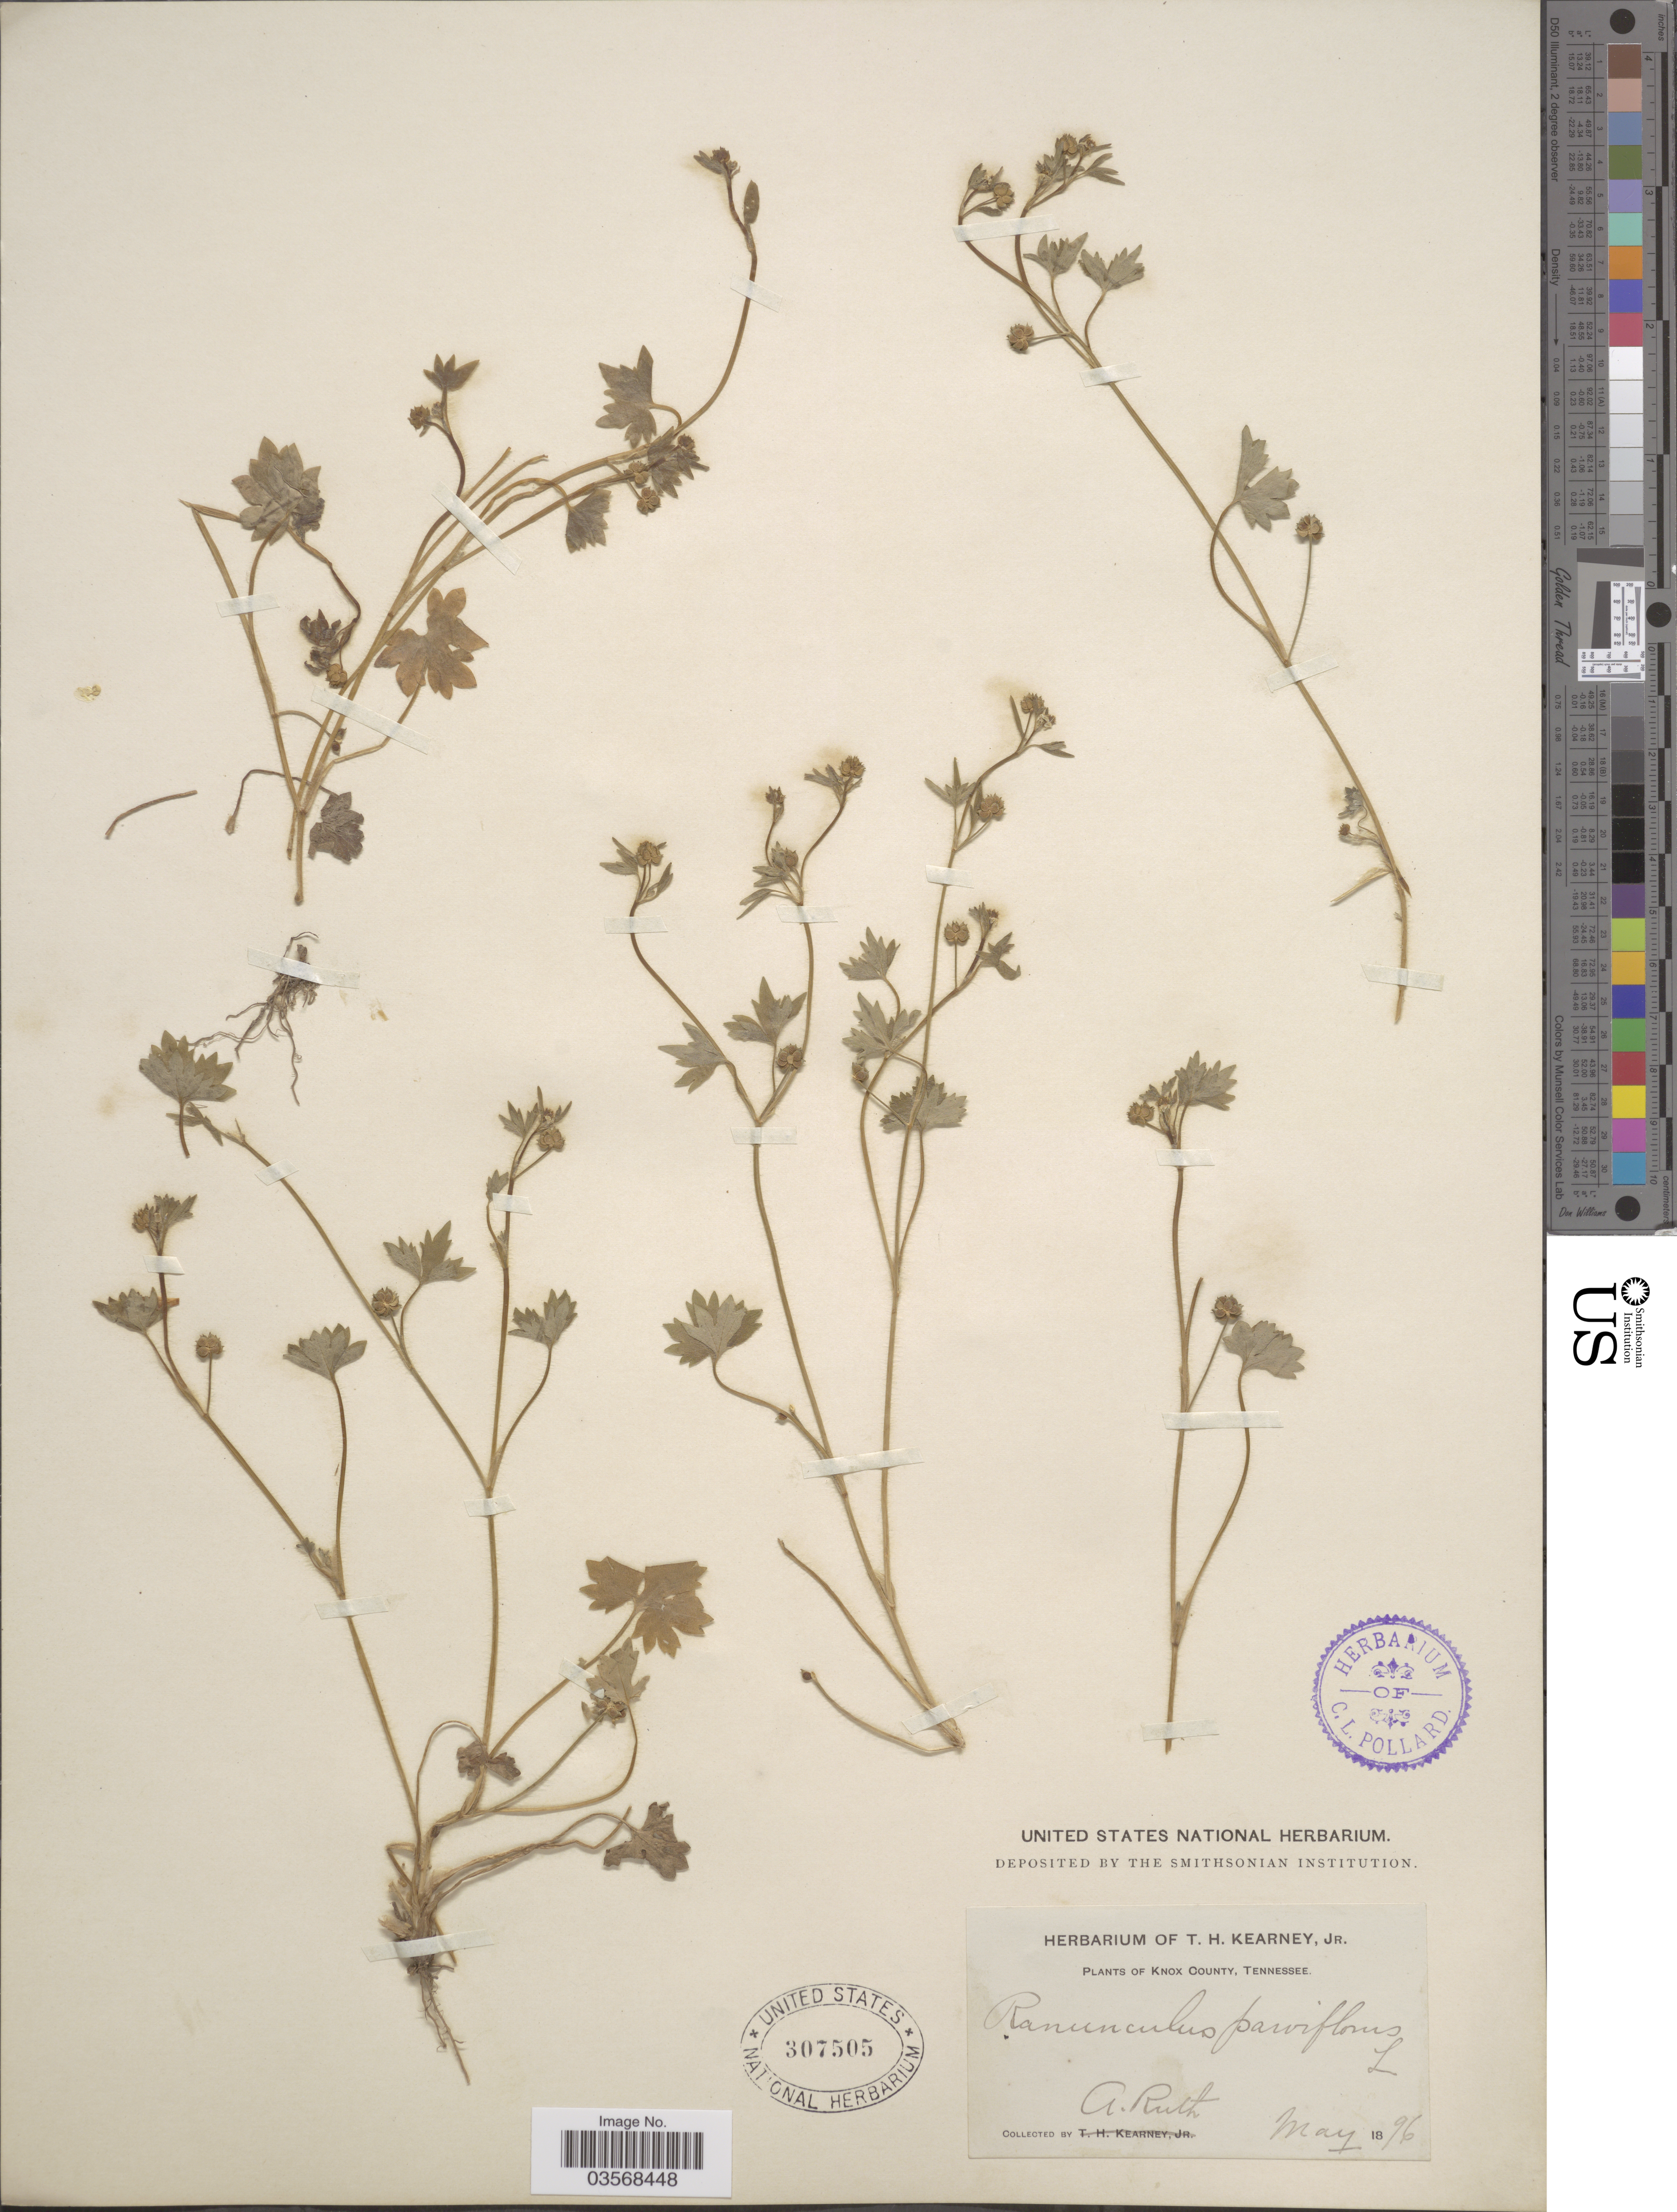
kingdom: Plantae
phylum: Tracheophyta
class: Magnoliopsida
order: Ranunculales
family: Ranunculaceae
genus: Ranunculus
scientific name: Ranunculus parviflorus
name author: L.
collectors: A. Ruth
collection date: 1896-05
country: United States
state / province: Tennessee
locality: Knox County.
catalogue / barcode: US 307505